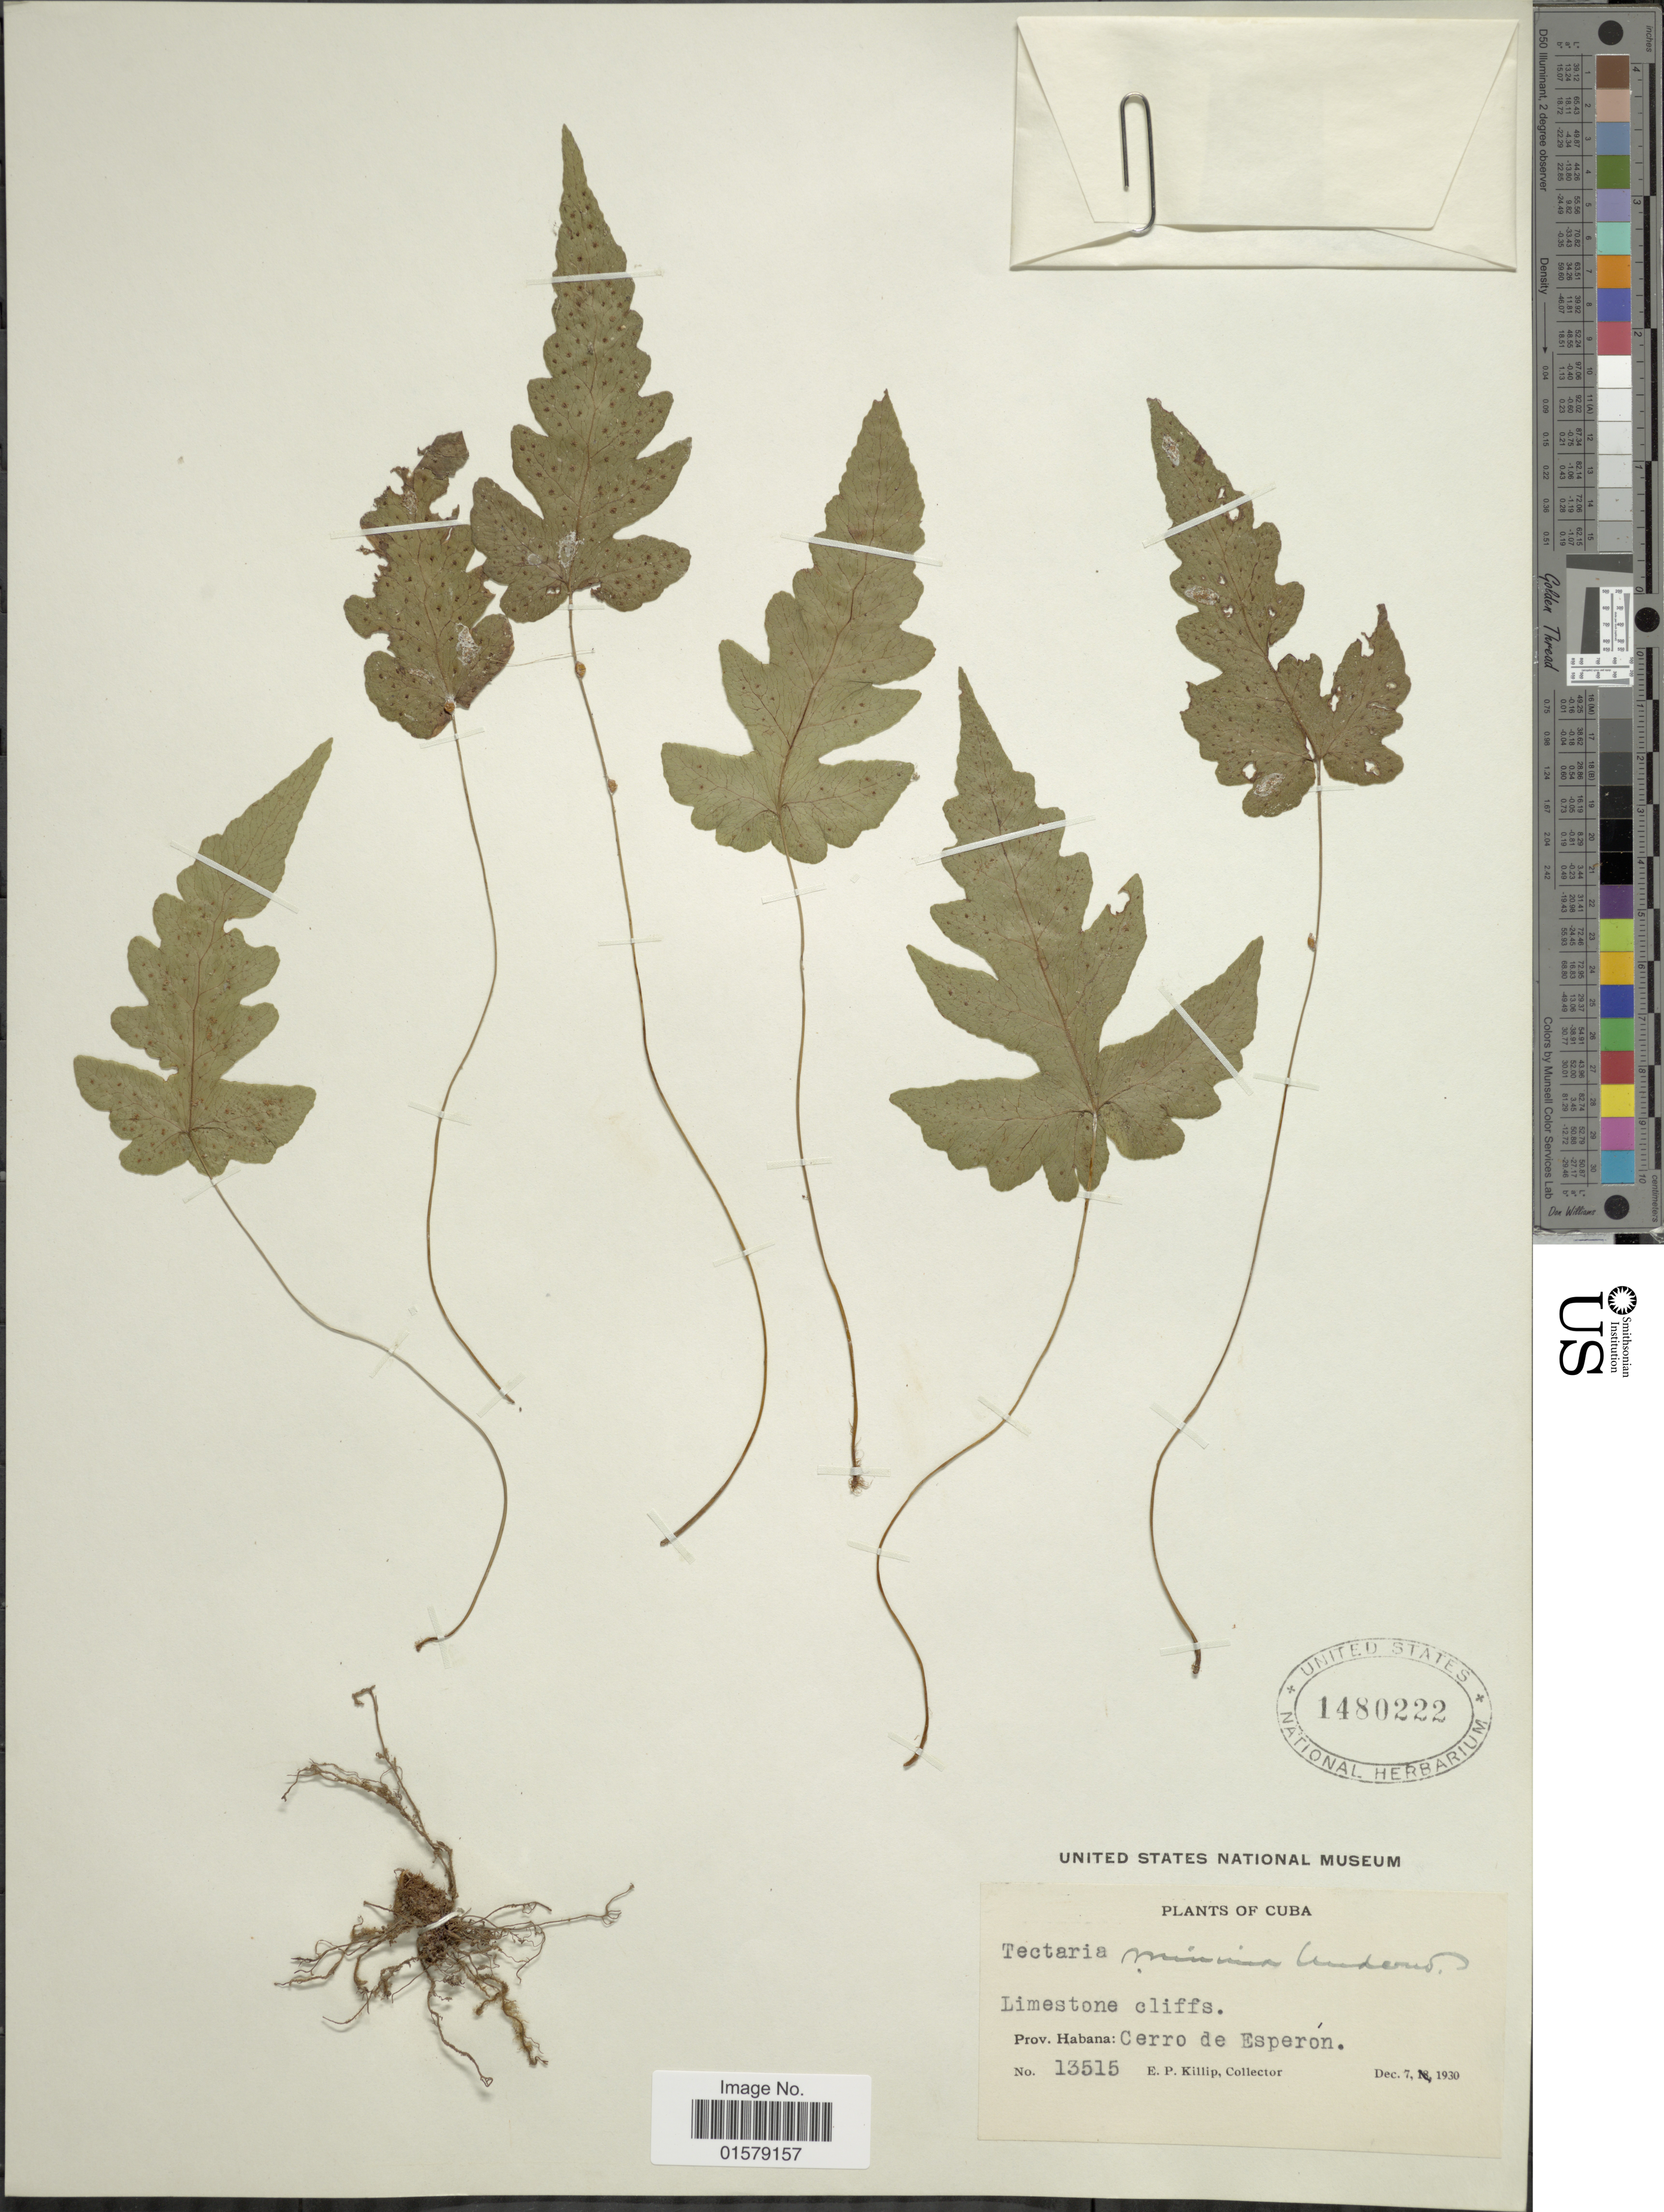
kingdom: Plantae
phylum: Tracheophyta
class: Polypodiopsida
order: Polypodiales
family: Tectariaceae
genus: Tectaria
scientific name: Tectaria fimbriata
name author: (Willd.) Lourteig & Proctor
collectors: E. P. Killip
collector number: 13515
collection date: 1930-12-07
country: Cuba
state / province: La Habana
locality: Prov. Habana; Cerro de Esperón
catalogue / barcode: US 1480222